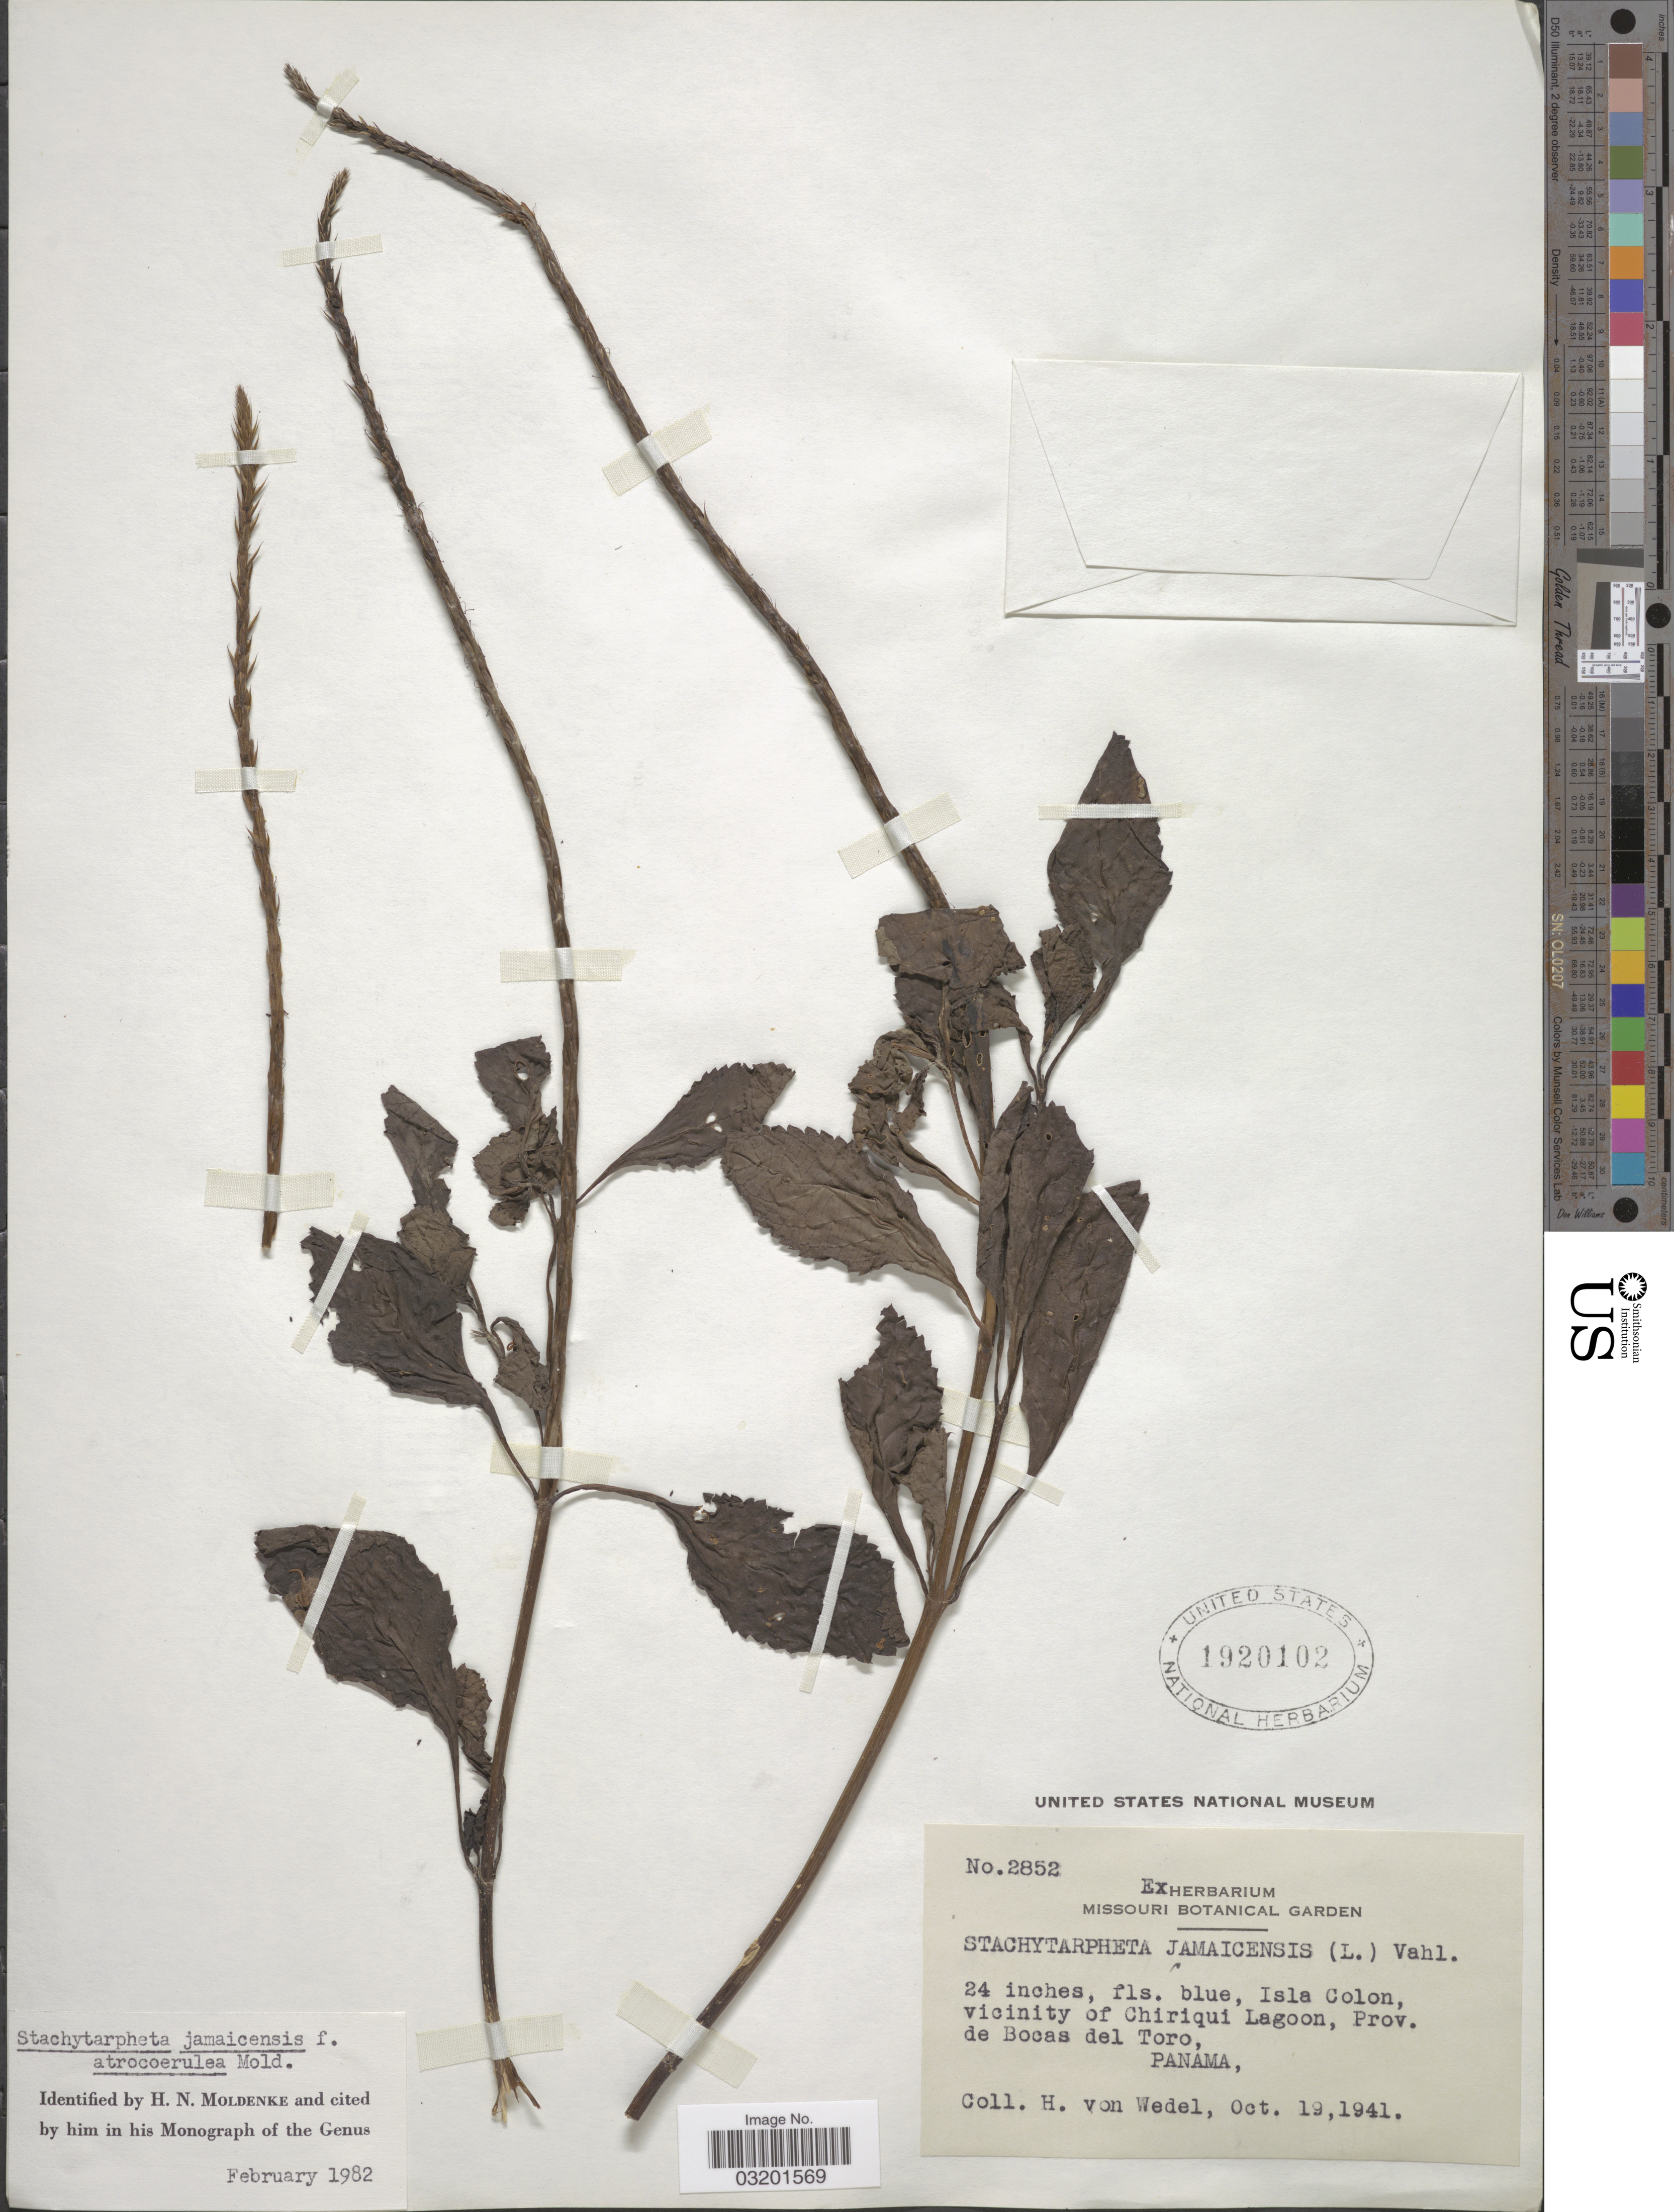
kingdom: Plantae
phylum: Tracheophyta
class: Magnoliopsida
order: Lamiales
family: Verbenaceae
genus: Stachytarpheta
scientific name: Stachytarpheta jamaicensis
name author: (L.) Vahl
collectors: H. von Wedel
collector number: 2852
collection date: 1941-10-19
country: Panama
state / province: Bocas del Toro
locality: Isla Colon, vicinity of Chiriqui Lagoon.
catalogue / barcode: US 1920102